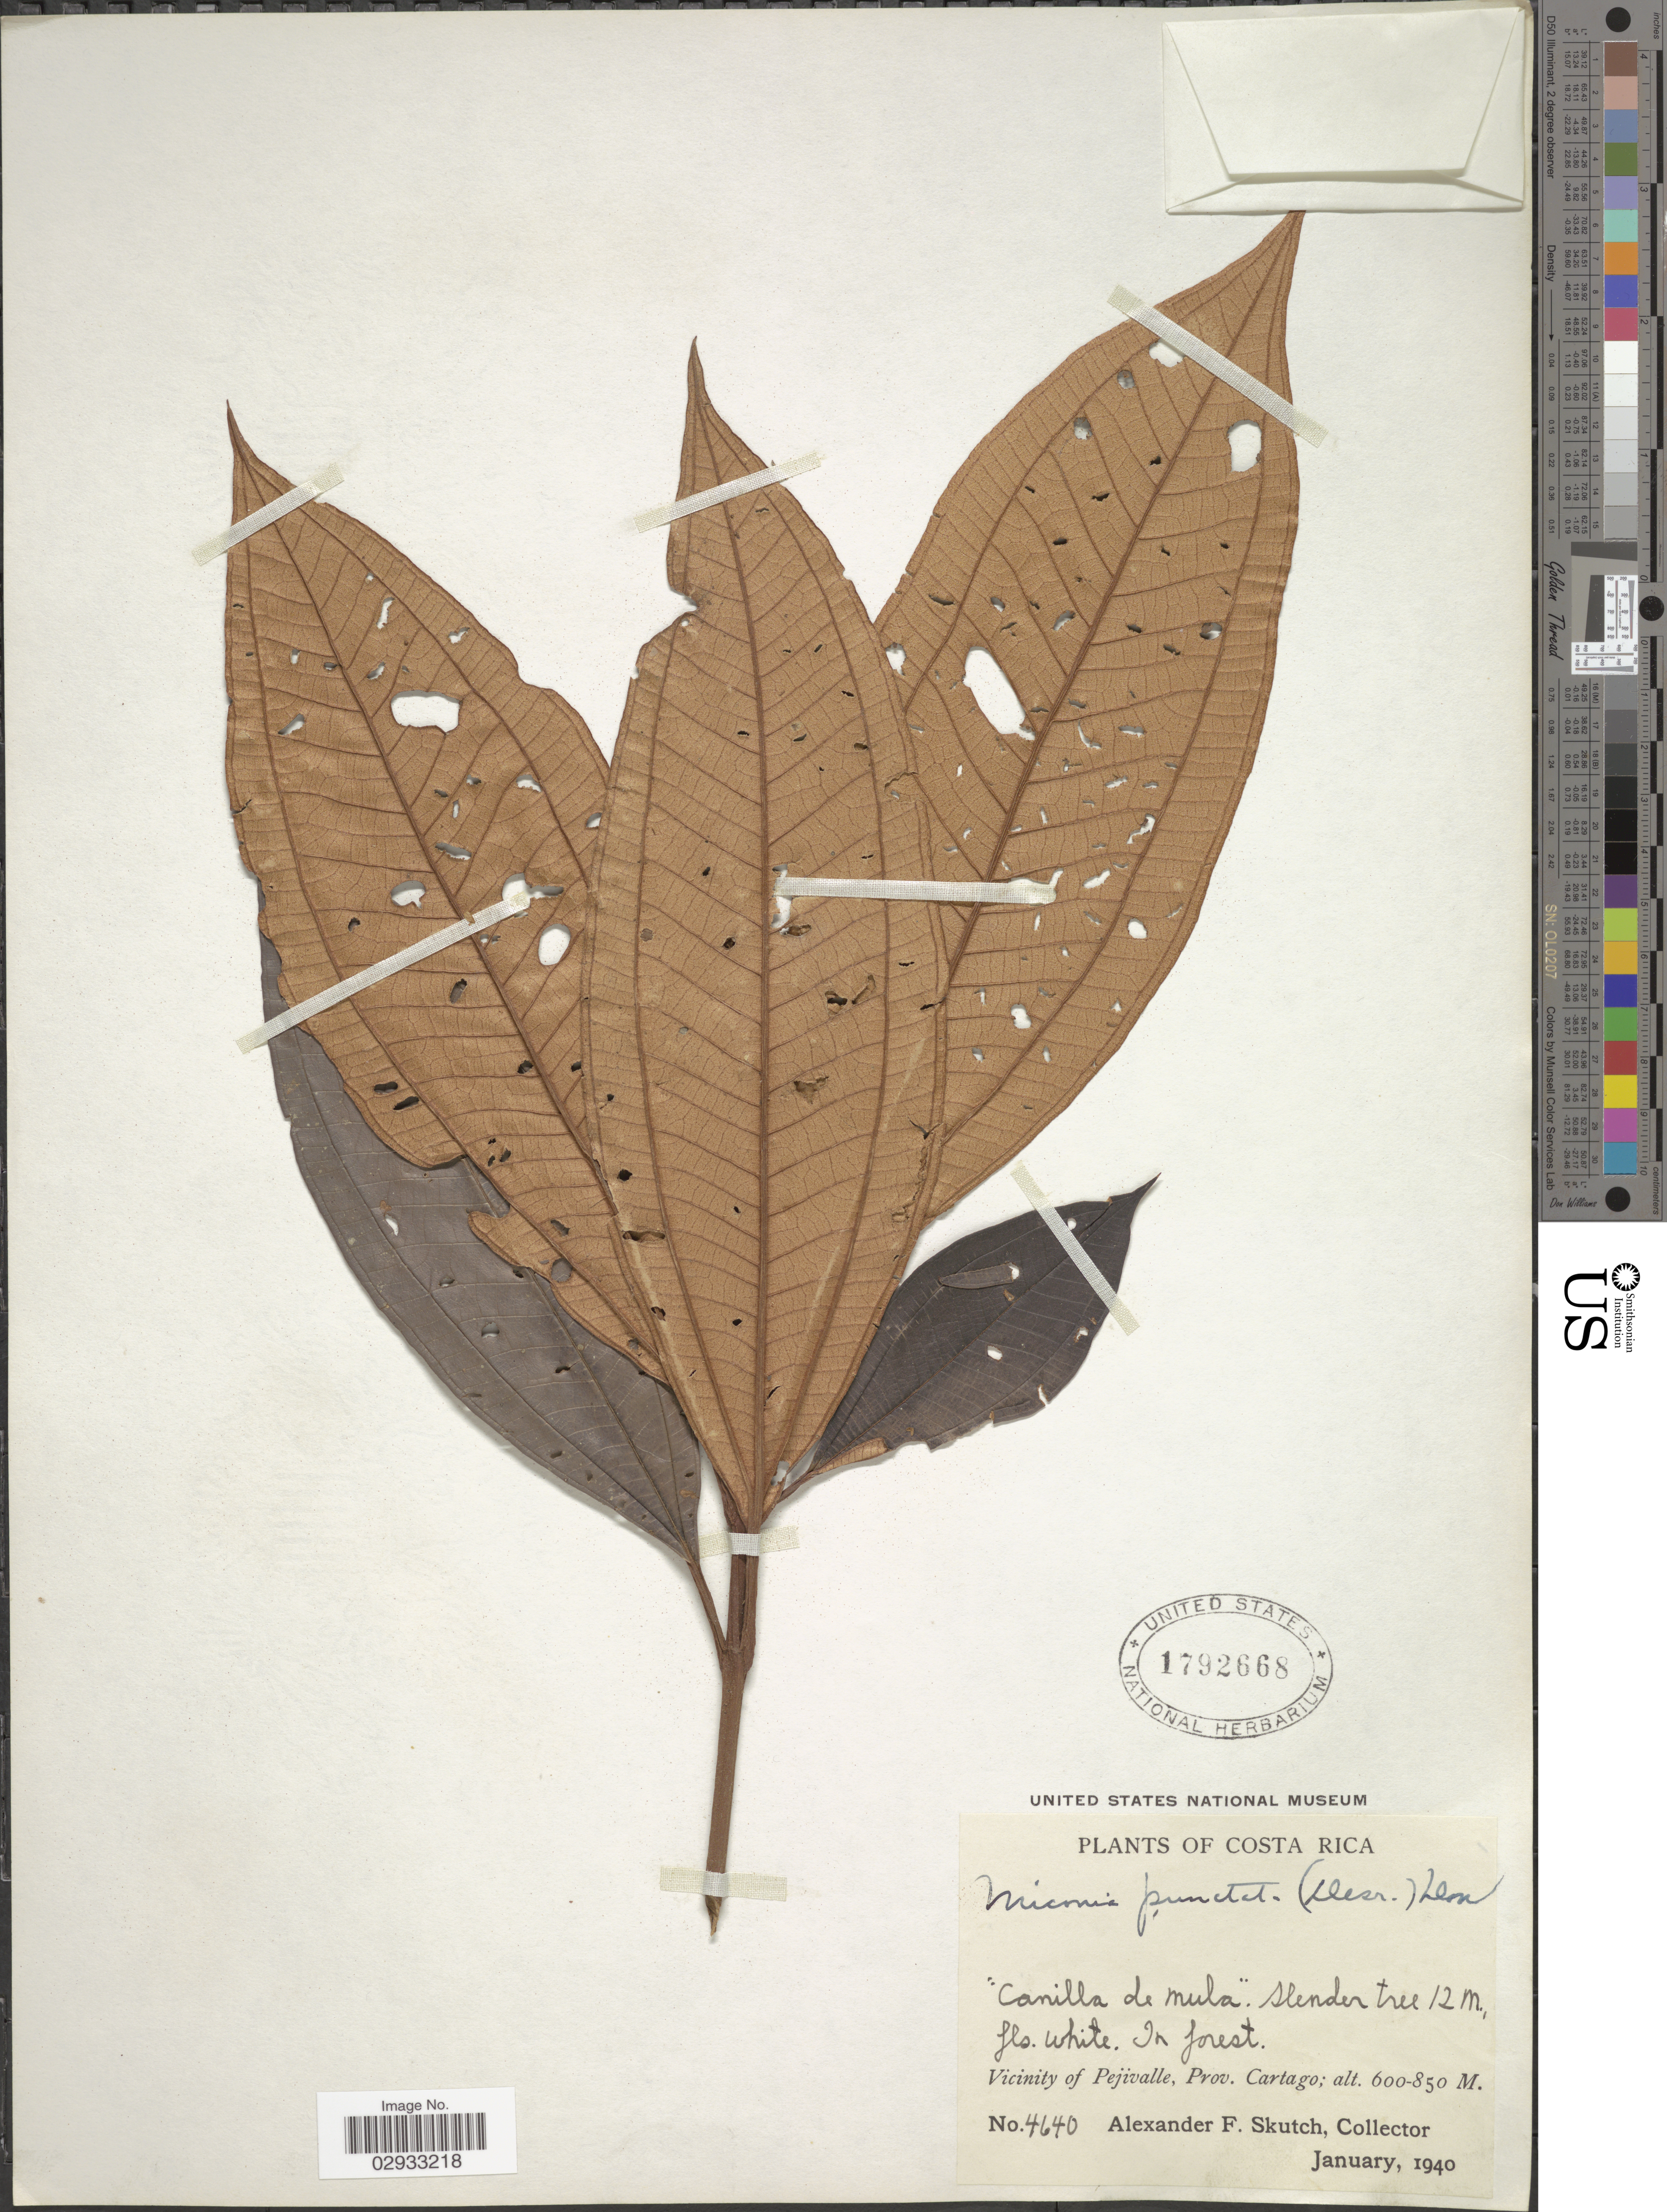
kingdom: Plantae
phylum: Tracheophyta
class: Magnoliopsida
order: Myrtales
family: Melastomataceae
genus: Miconia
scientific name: Miconia punctata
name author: (Desr.) D. Don ex DC.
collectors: A. F. Skutch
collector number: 4640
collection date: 1940-01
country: Costa Rica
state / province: Cartago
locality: Vicinity of Pejivalle, Prov. Cartago.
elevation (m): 600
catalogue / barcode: US 1792668